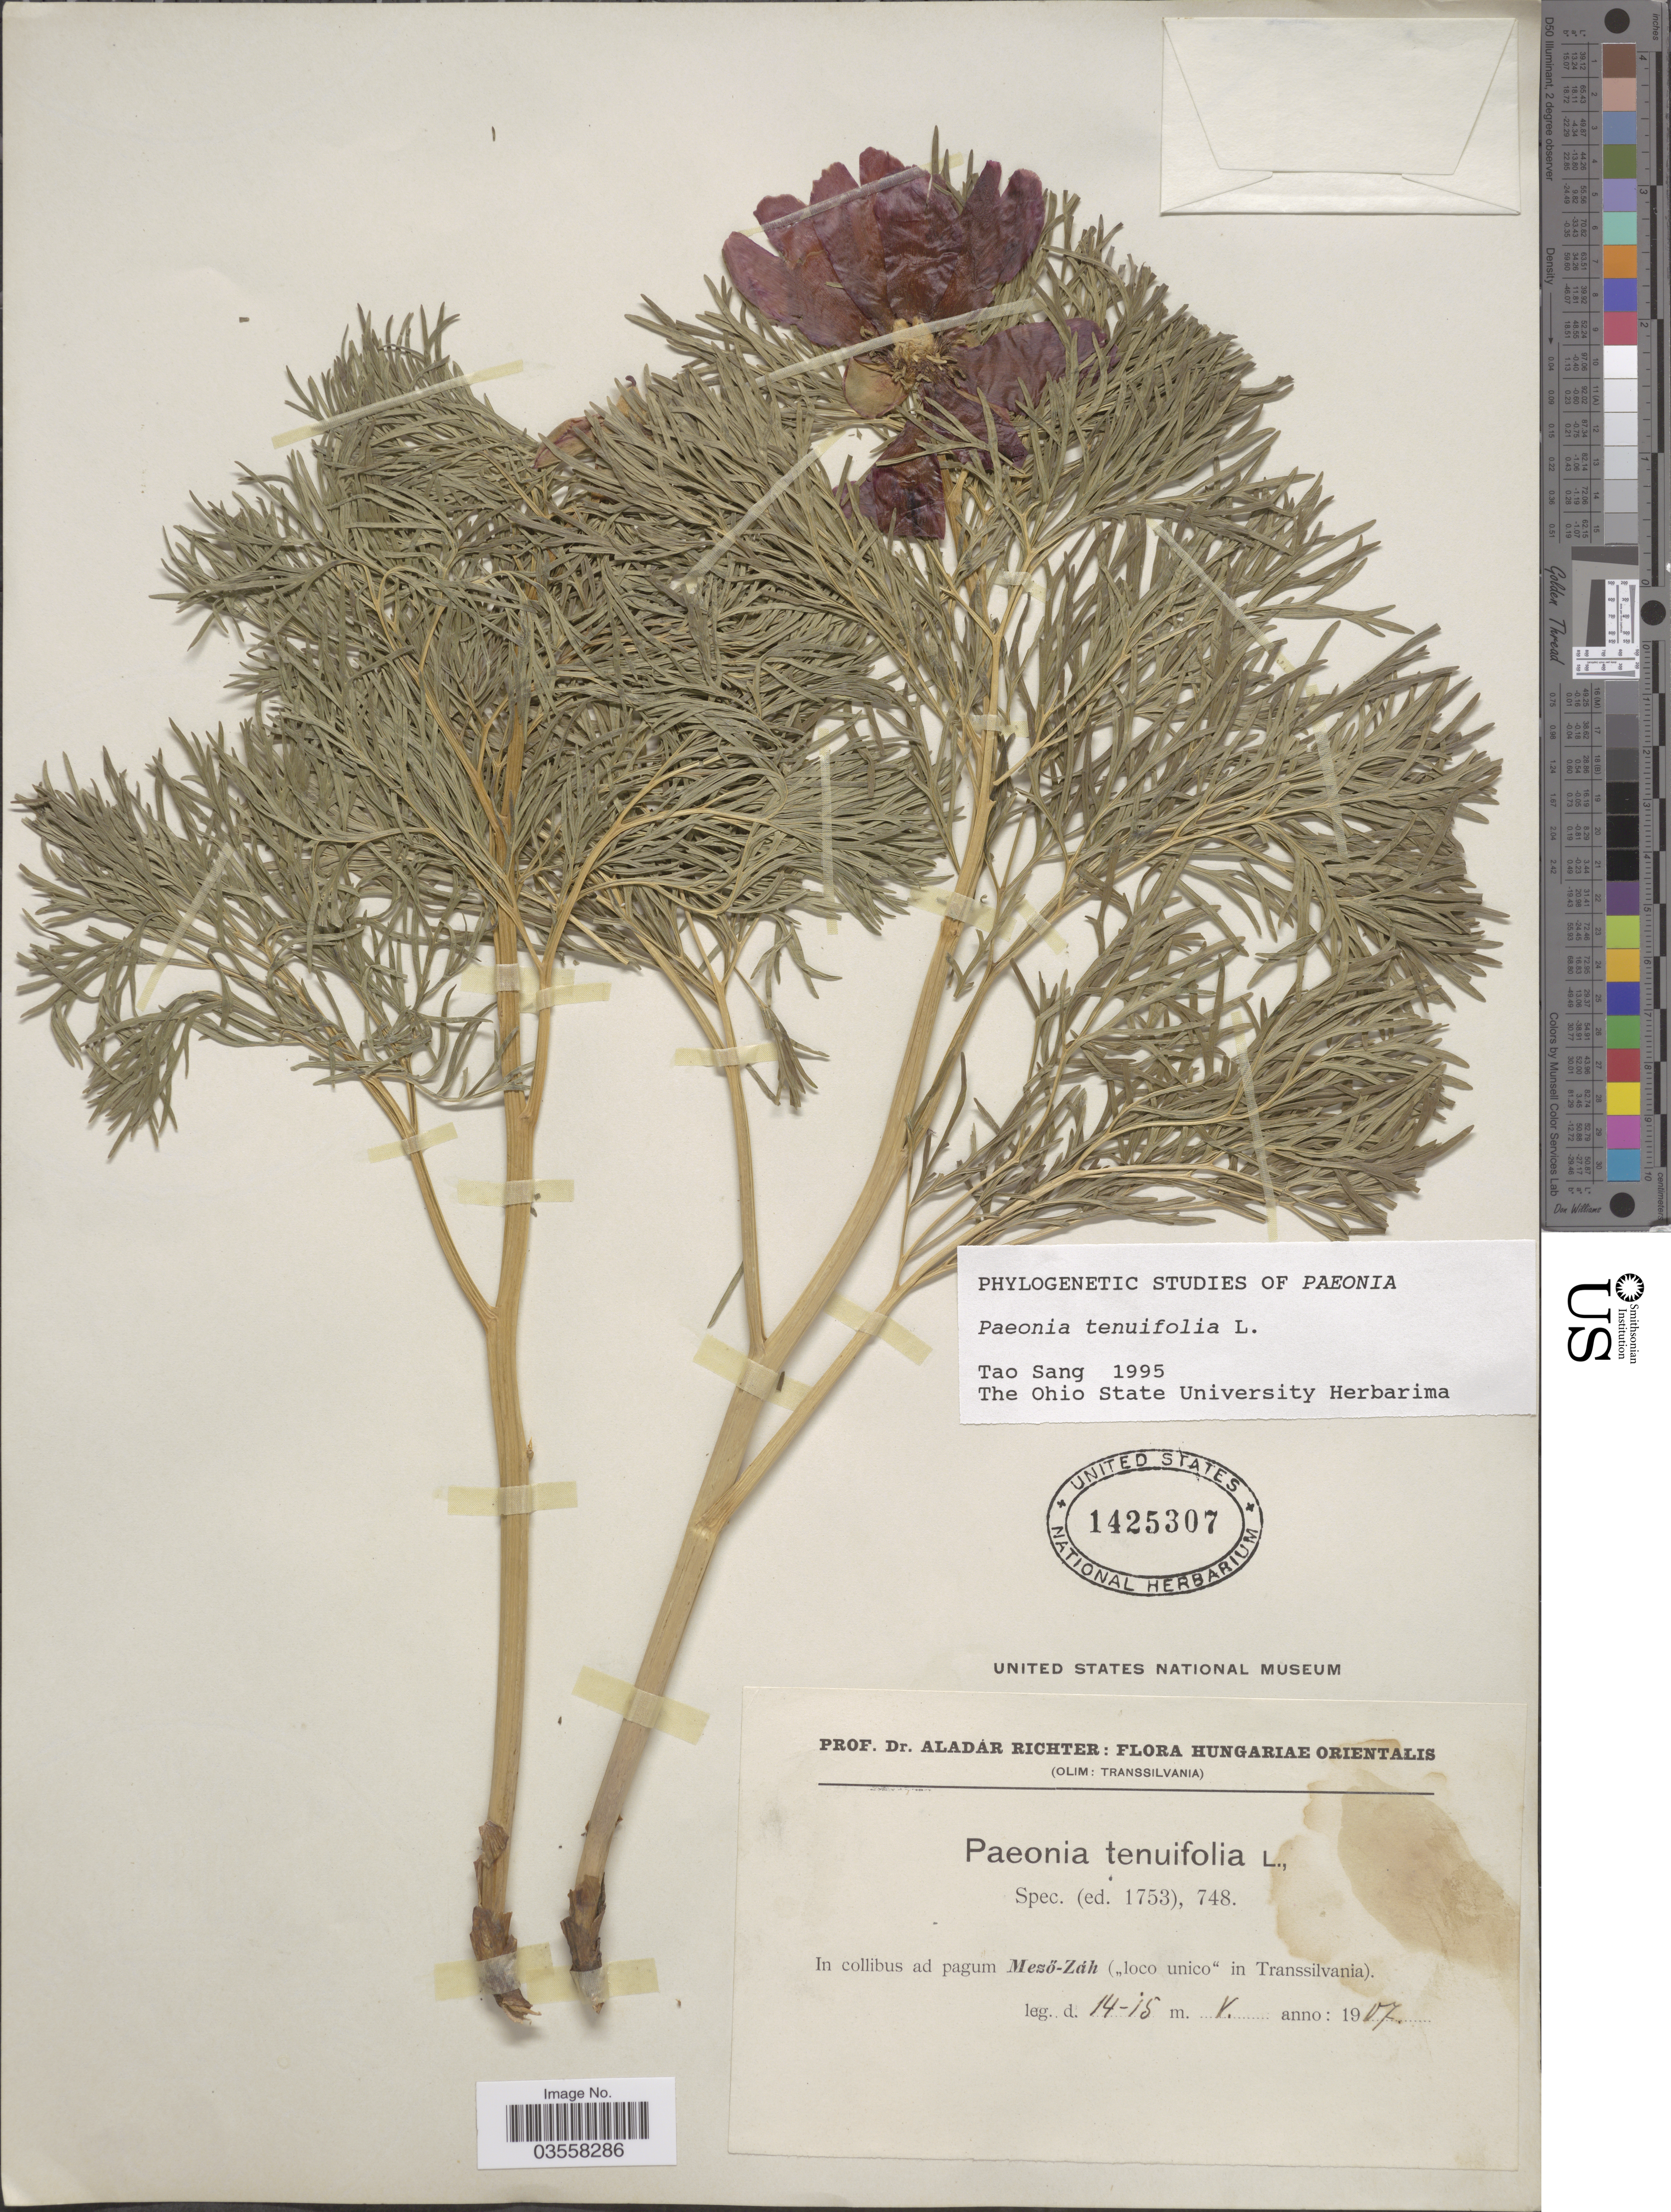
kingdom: Plantae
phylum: Tracheophyta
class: Magnoliopsida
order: Saxifragales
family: Paeoniaceae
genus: Paeonia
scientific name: Paeonia tenuifolia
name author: L.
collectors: A. Richter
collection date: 1907-05-14/1907-05-15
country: Romania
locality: Hungariæ Orientalis. (Olim: Transsilvania). In collibus ad pagum Mezö-Záh ("loco unico" in Transsilvania).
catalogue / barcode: US 1425307